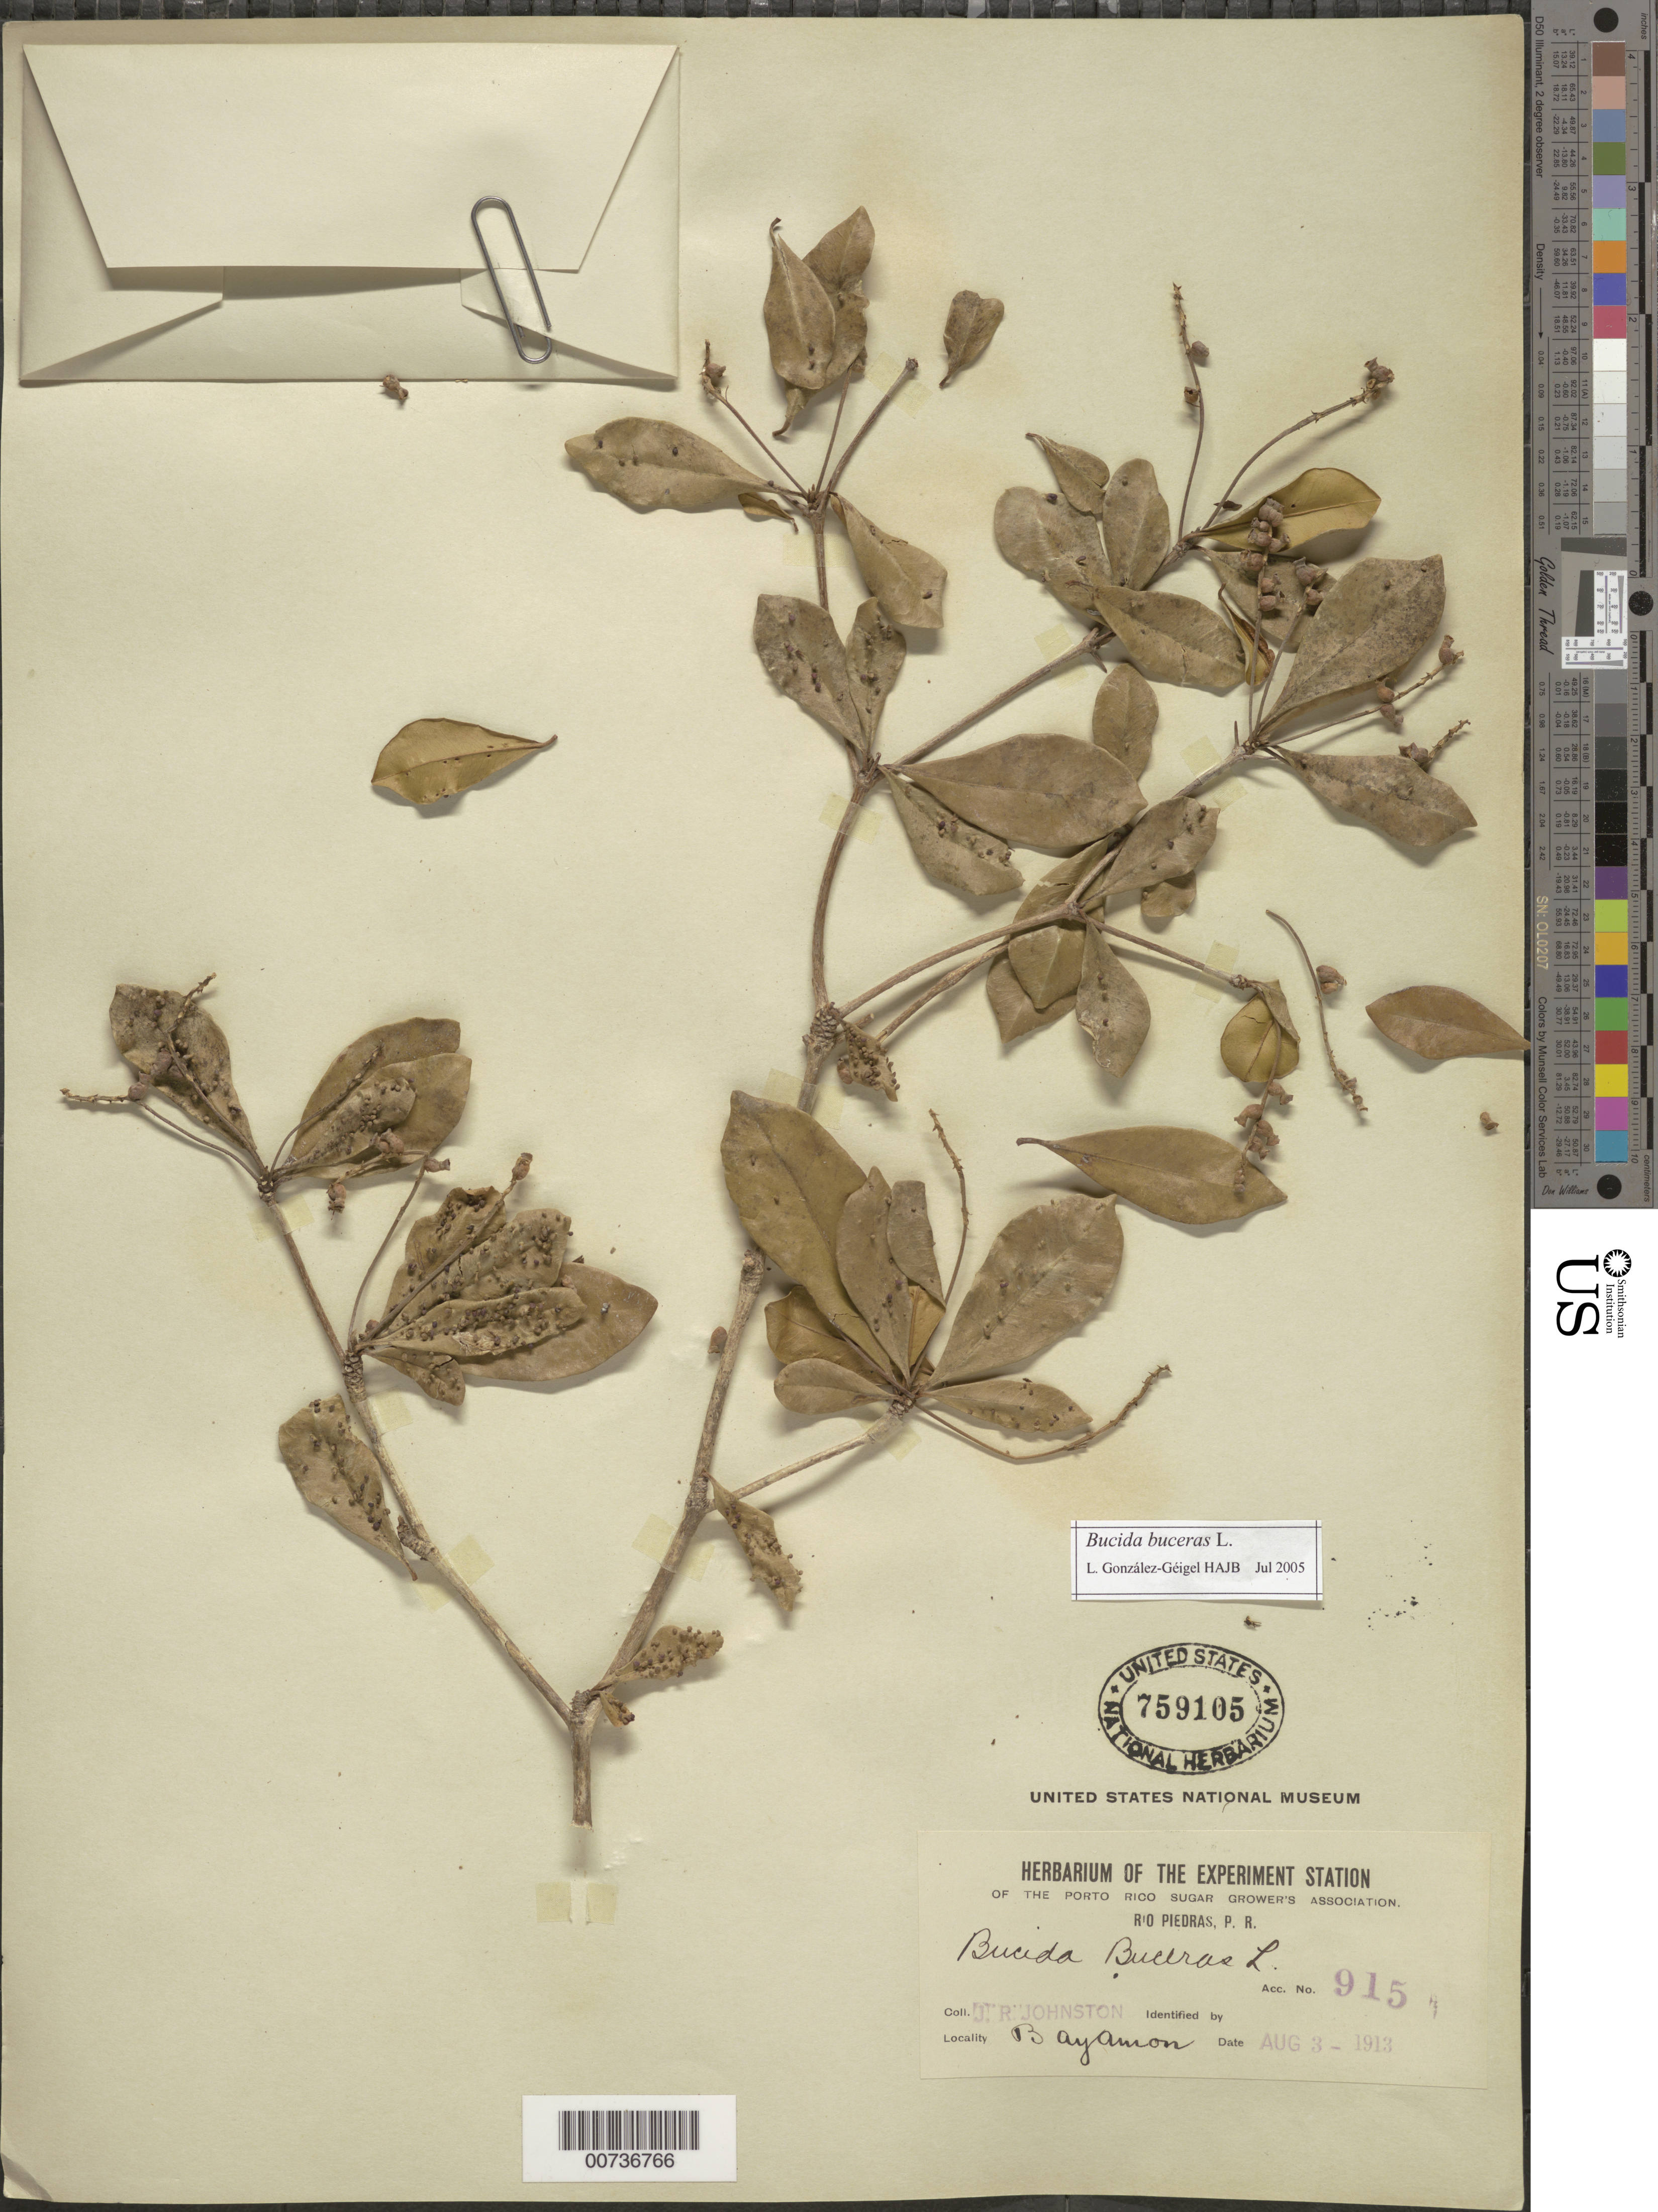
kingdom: Plantae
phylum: Tracheophyta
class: Magnoliopsida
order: Myrtales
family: Combretaceae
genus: Terminalia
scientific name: Terminalia buceras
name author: (L.) C. Wright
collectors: J. Johnston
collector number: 915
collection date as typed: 03 Auu 1913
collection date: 1913-08-03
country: Puerto Rico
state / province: Bayamón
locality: Bayamón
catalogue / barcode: US 759105